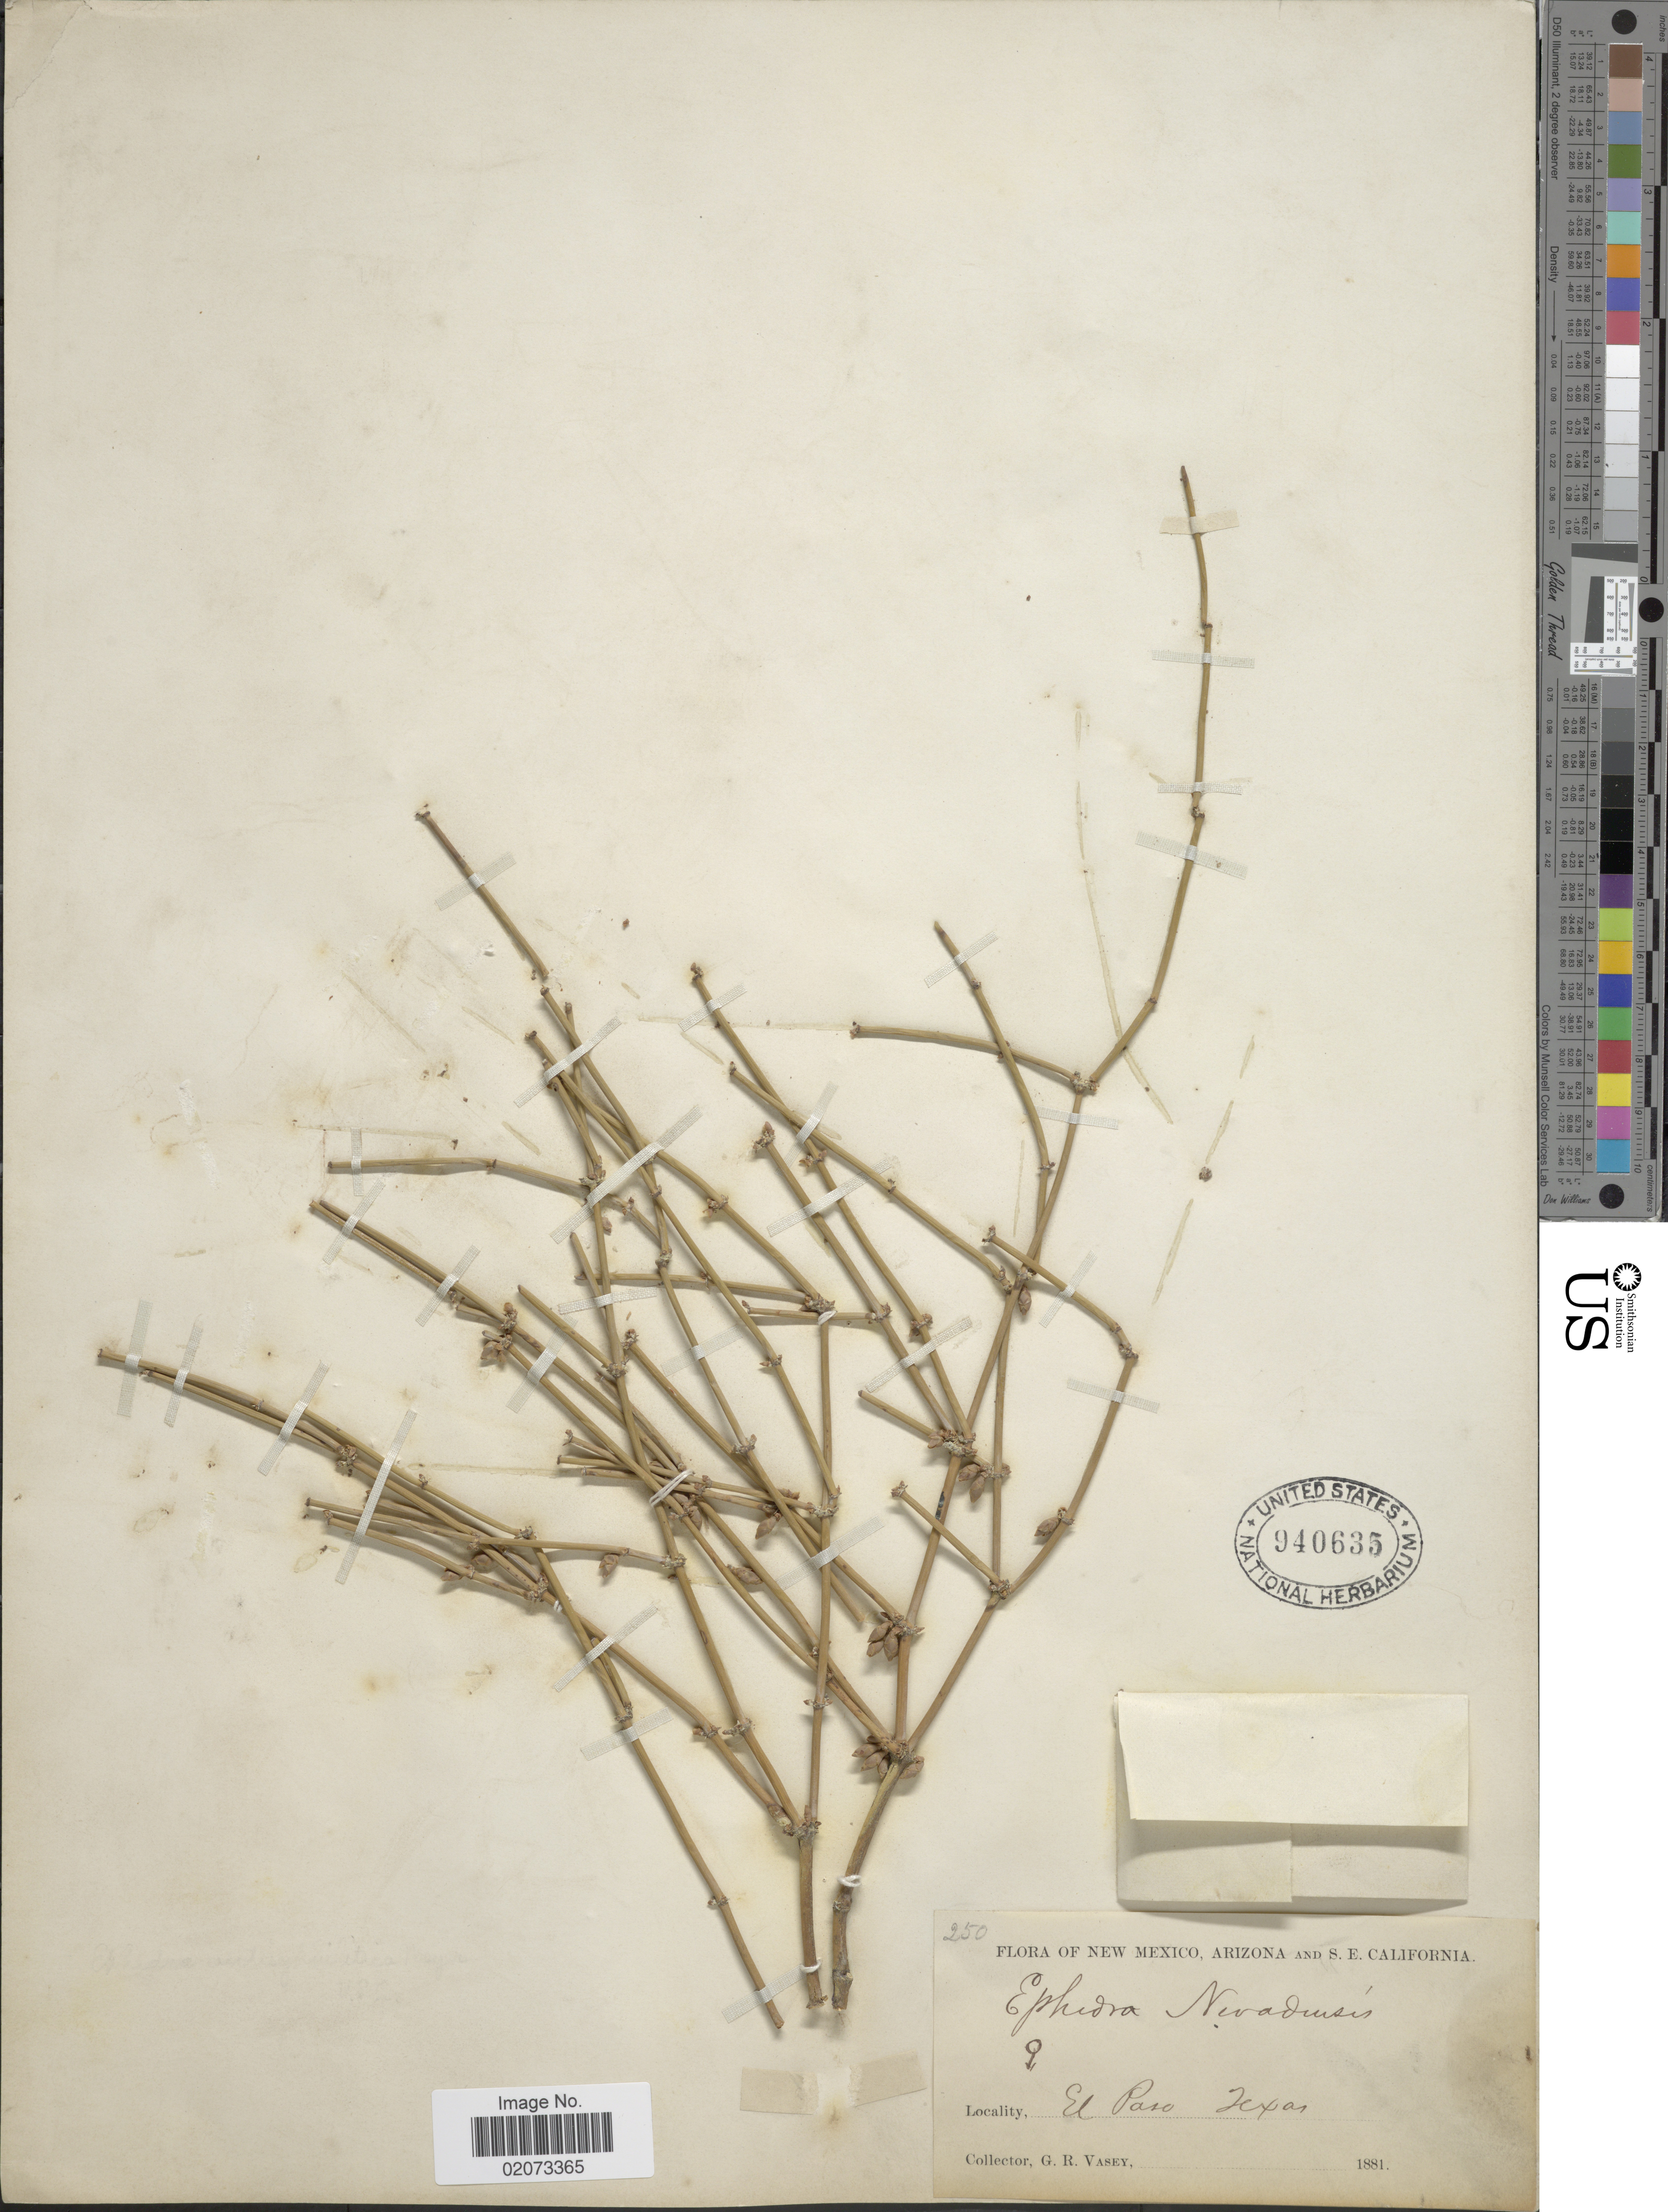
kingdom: Plantae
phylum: Tracheophyta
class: Gnetopsida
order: Ephedrales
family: Ephedraceae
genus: Ephedra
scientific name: Ephedra nevadensis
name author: S. Watson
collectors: G. R. Vasey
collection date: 1881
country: United States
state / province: Texas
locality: El Paso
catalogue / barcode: US 940635